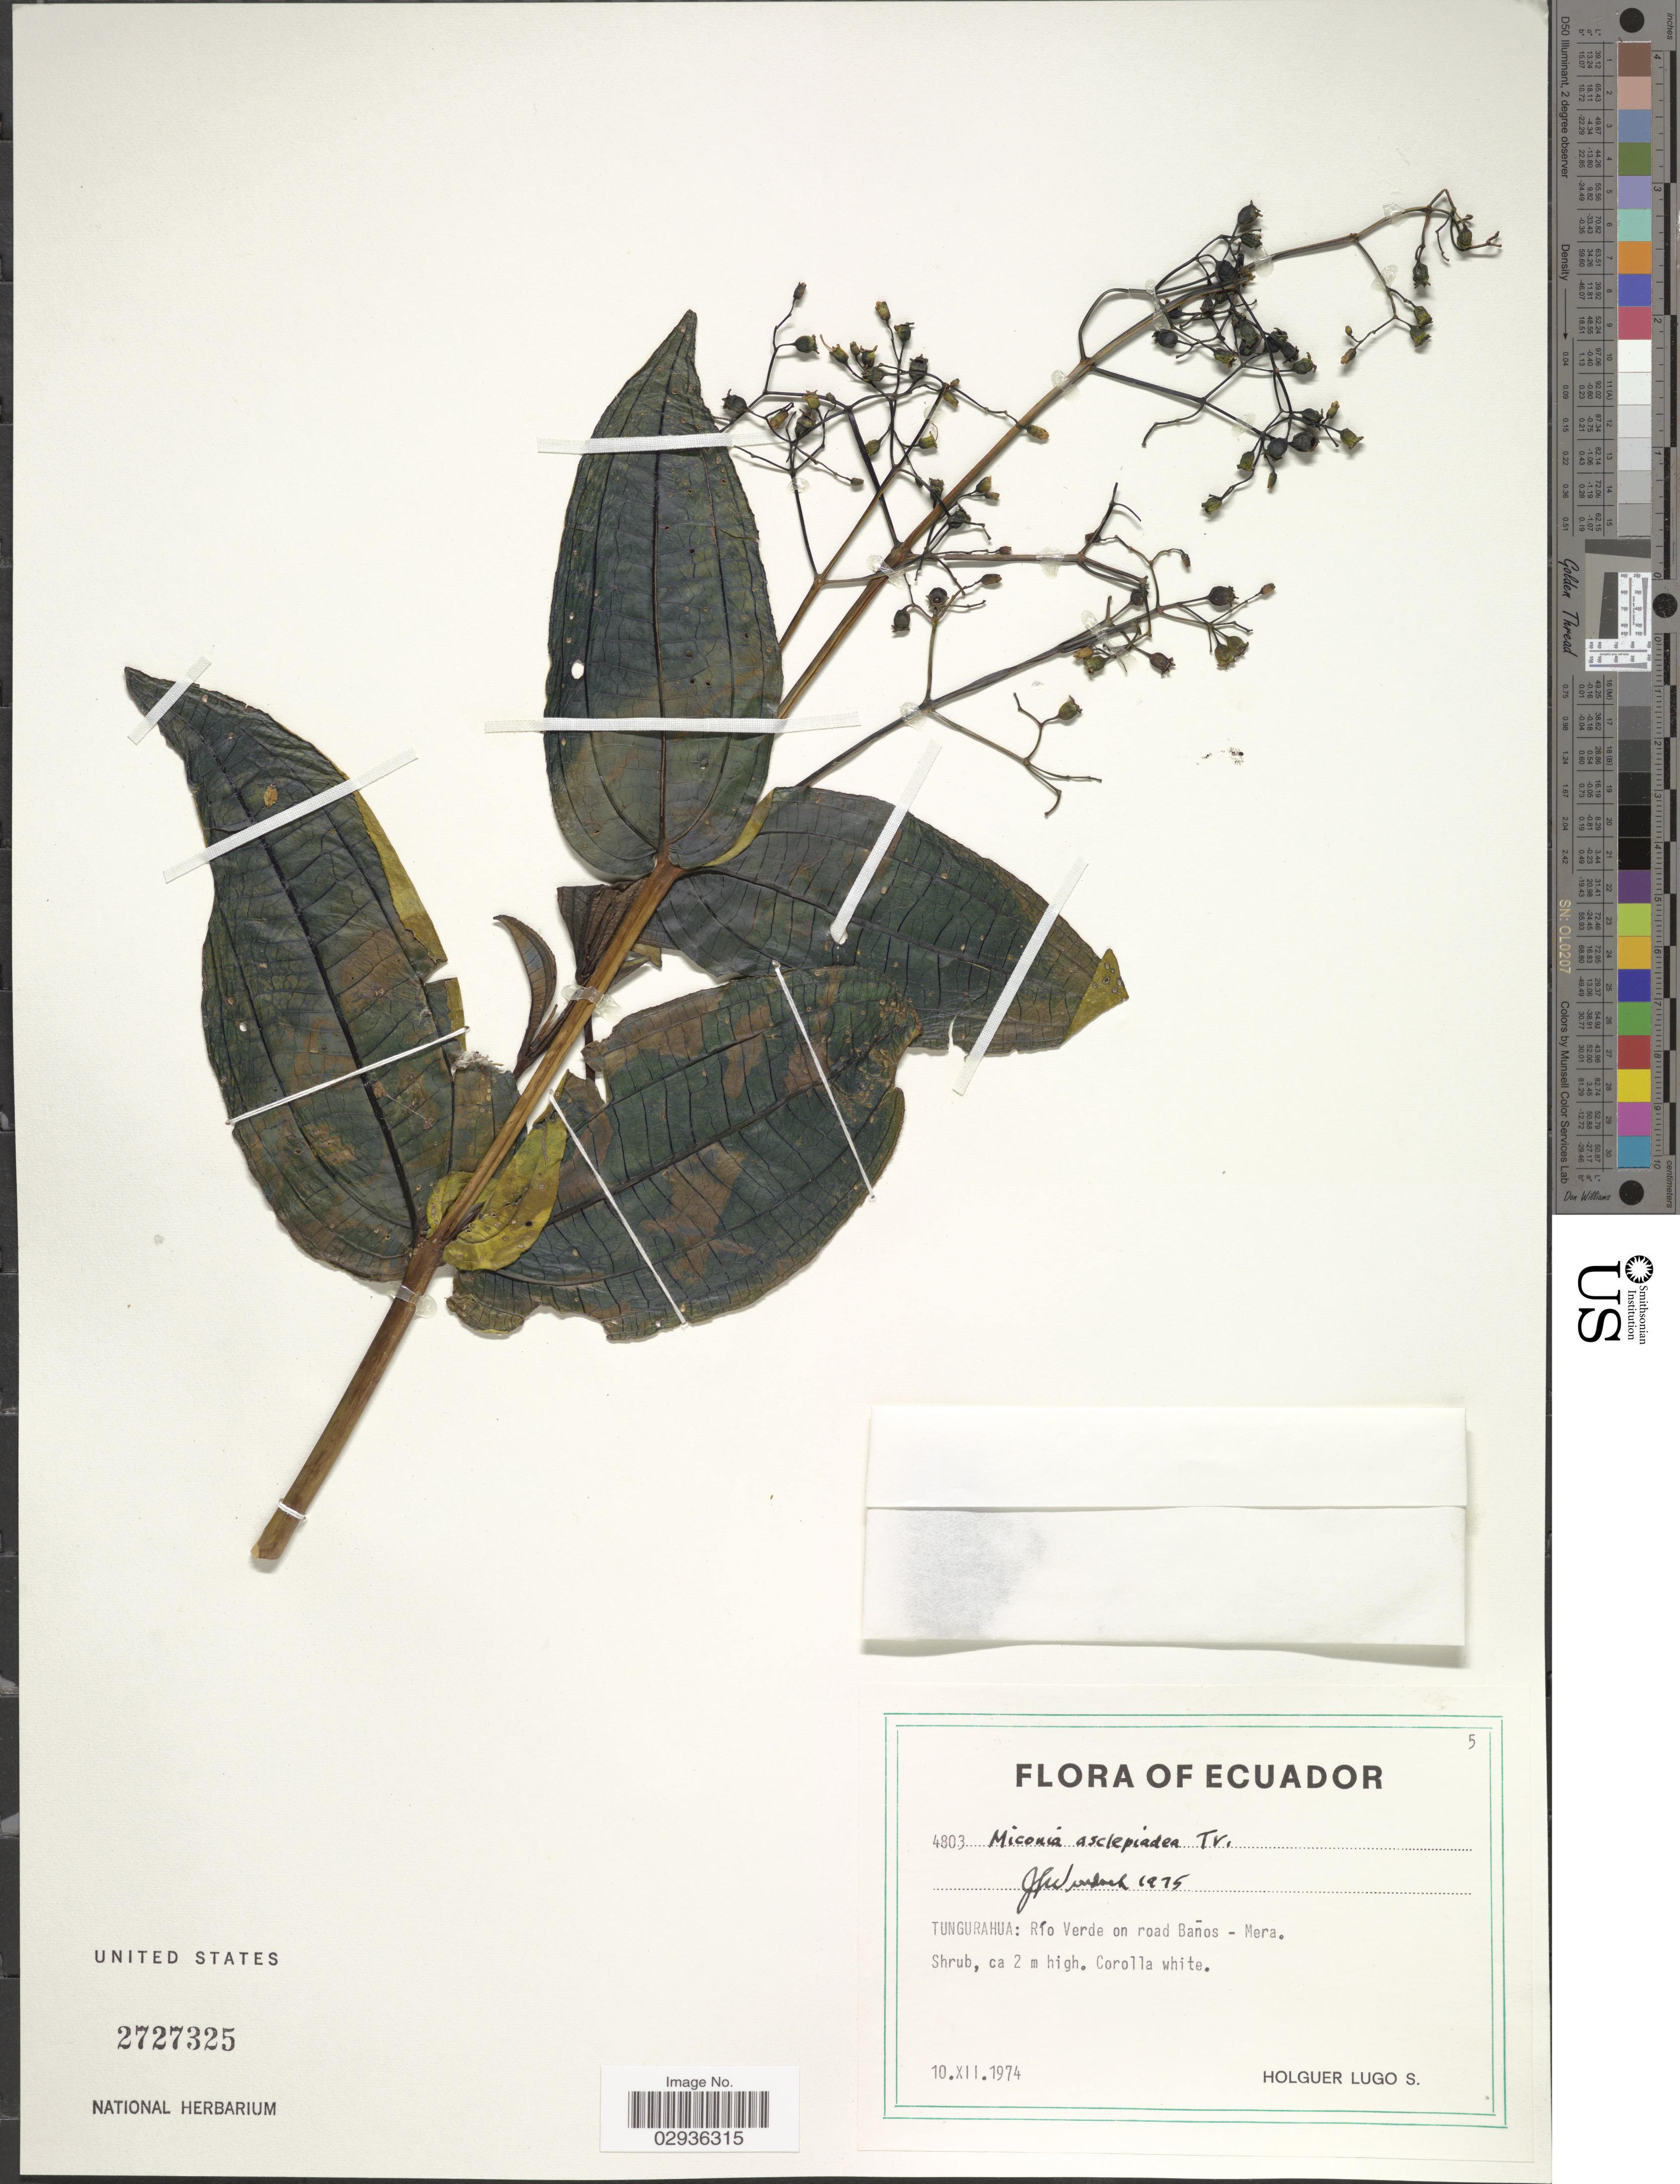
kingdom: Plantae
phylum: Tracheophyta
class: Magnoliopsida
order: Myrtales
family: Melastomataceae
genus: Miconia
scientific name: Miconia asclepiadea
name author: Triana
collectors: H. Lugo S.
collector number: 4803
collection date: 1974-12-10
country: Ecuador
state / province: Tungurahua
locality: Río Verde on road Baños - Mera.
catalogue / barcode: US 2727325